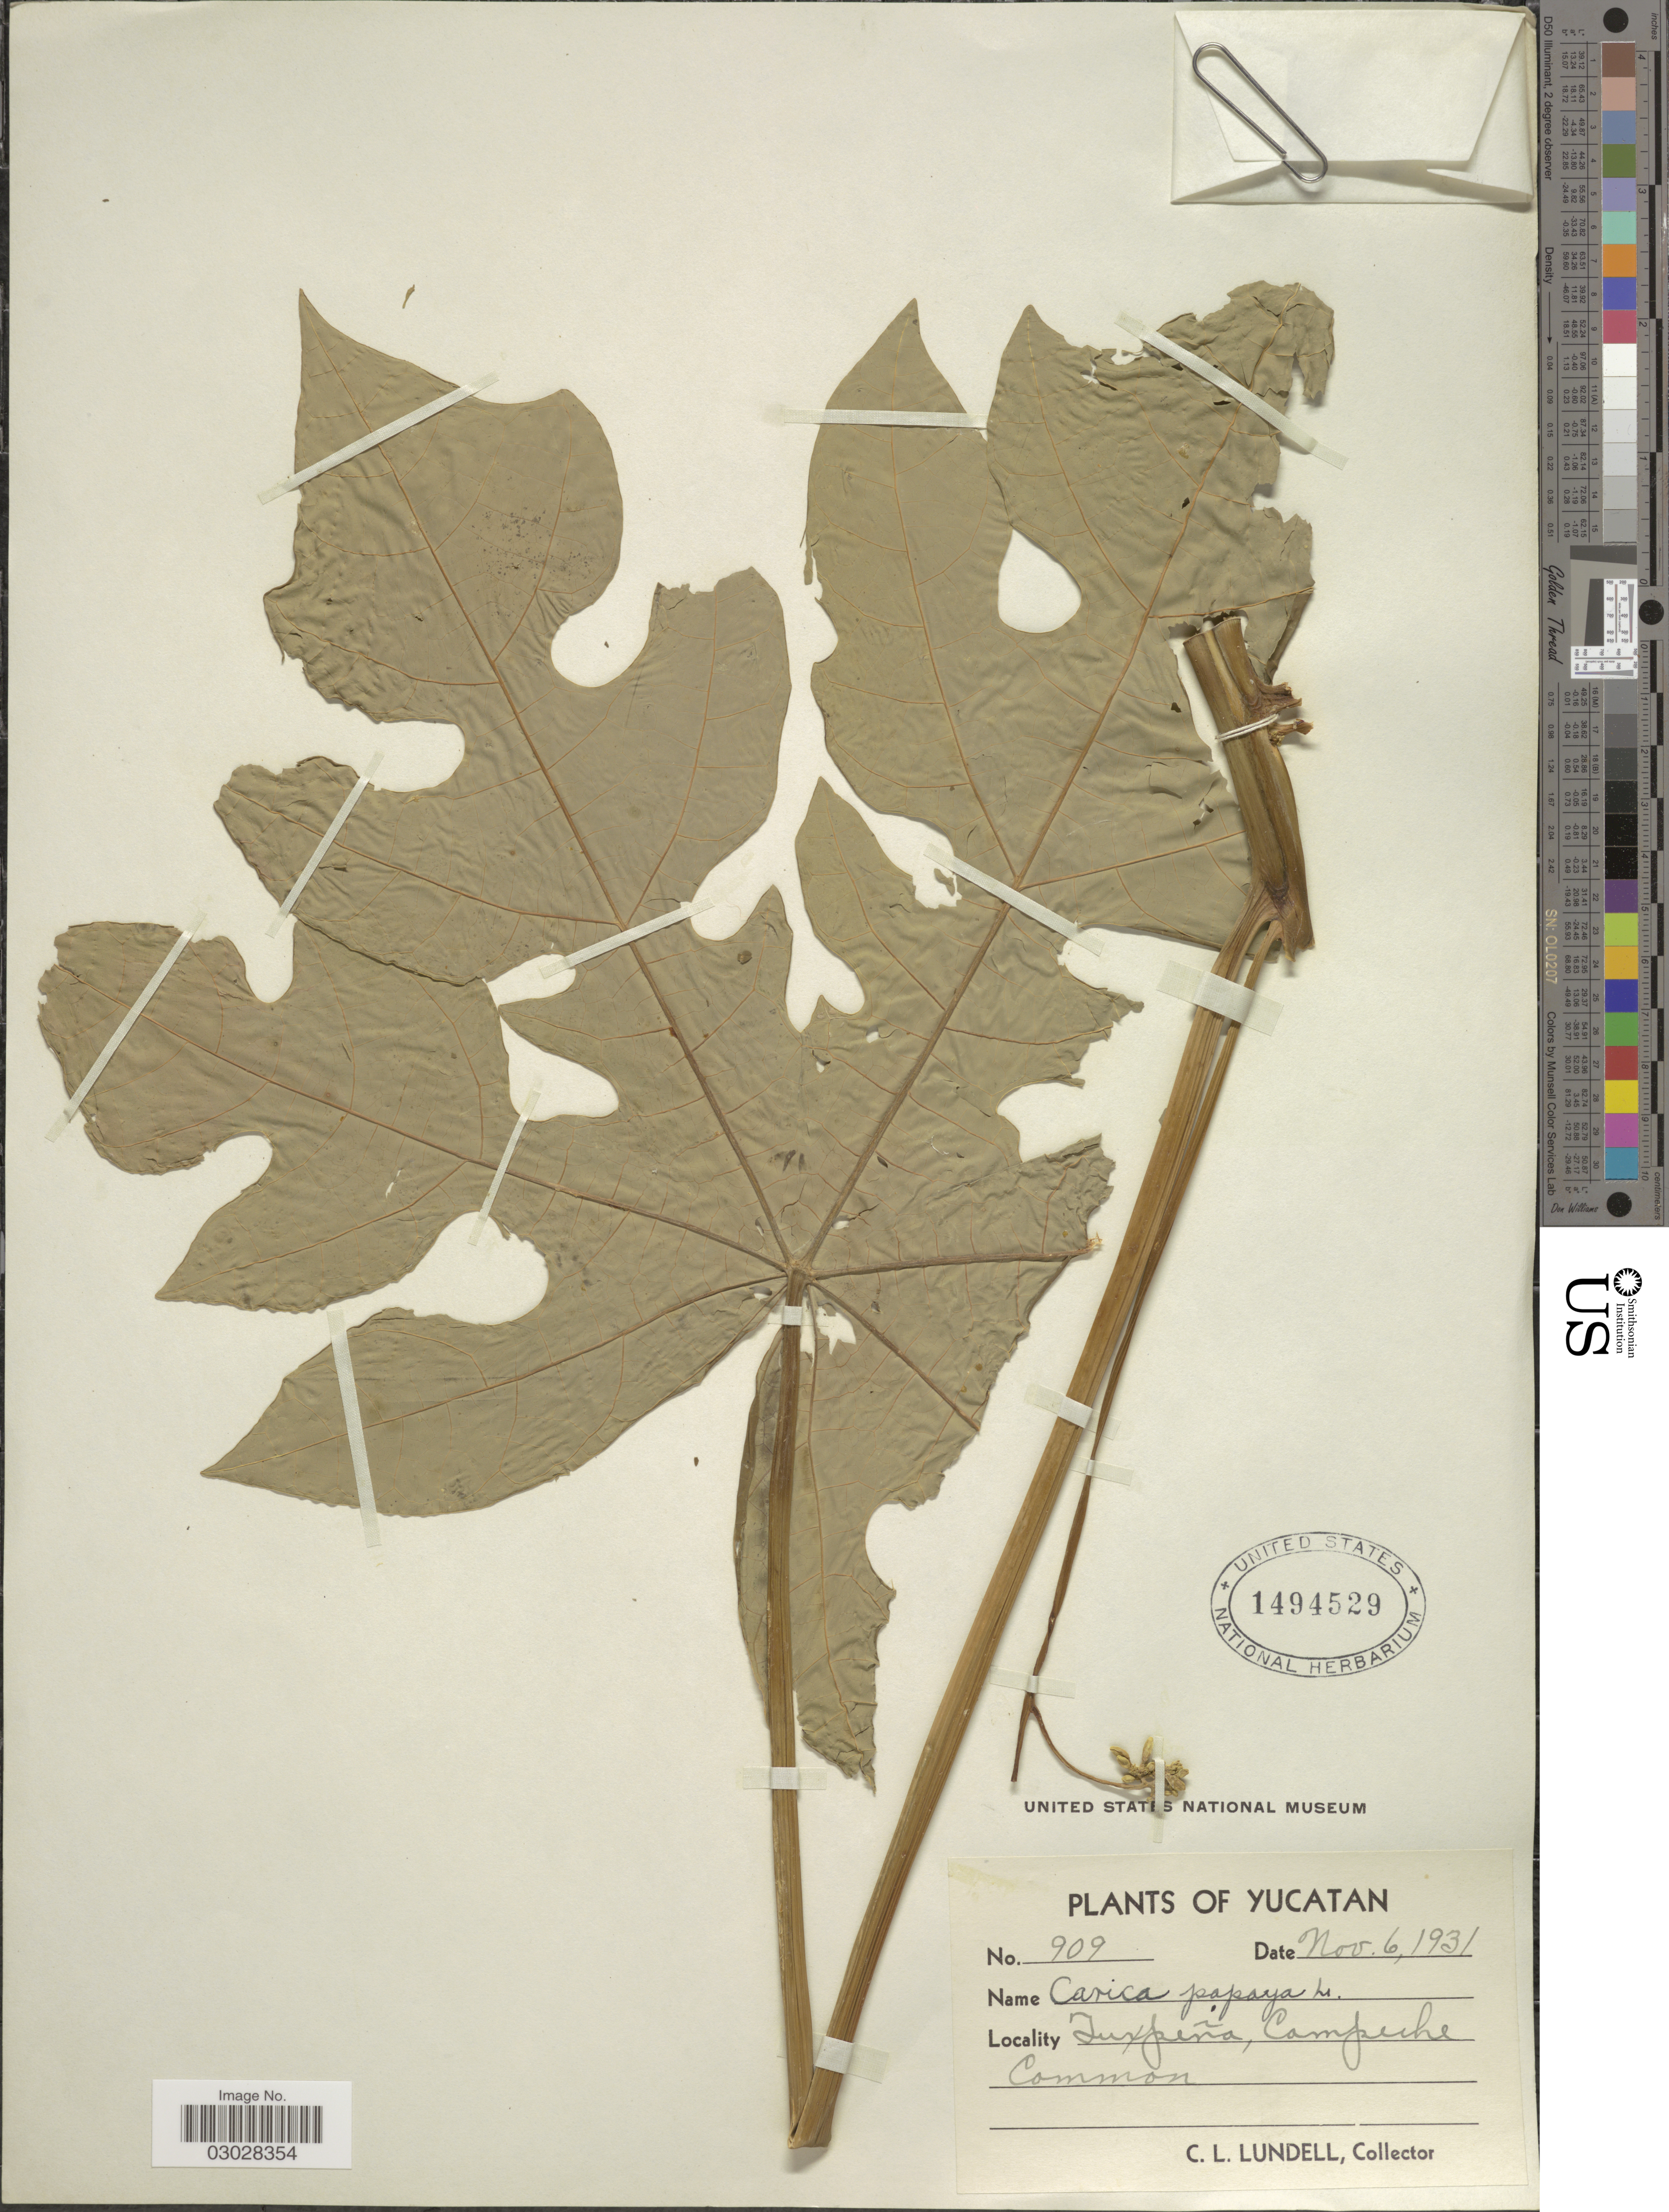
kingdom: Plantae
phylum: Tracheophyta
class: Magnoliopsida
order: Brassicales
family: Caricaceae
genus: Carica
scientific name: Carica papaya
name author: L.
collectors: C. L. Lundell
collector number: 909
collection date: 1931-11-06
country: Mexico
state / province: Yucatán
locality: Tuxpeña, Campeche.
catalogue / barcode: US 1494529